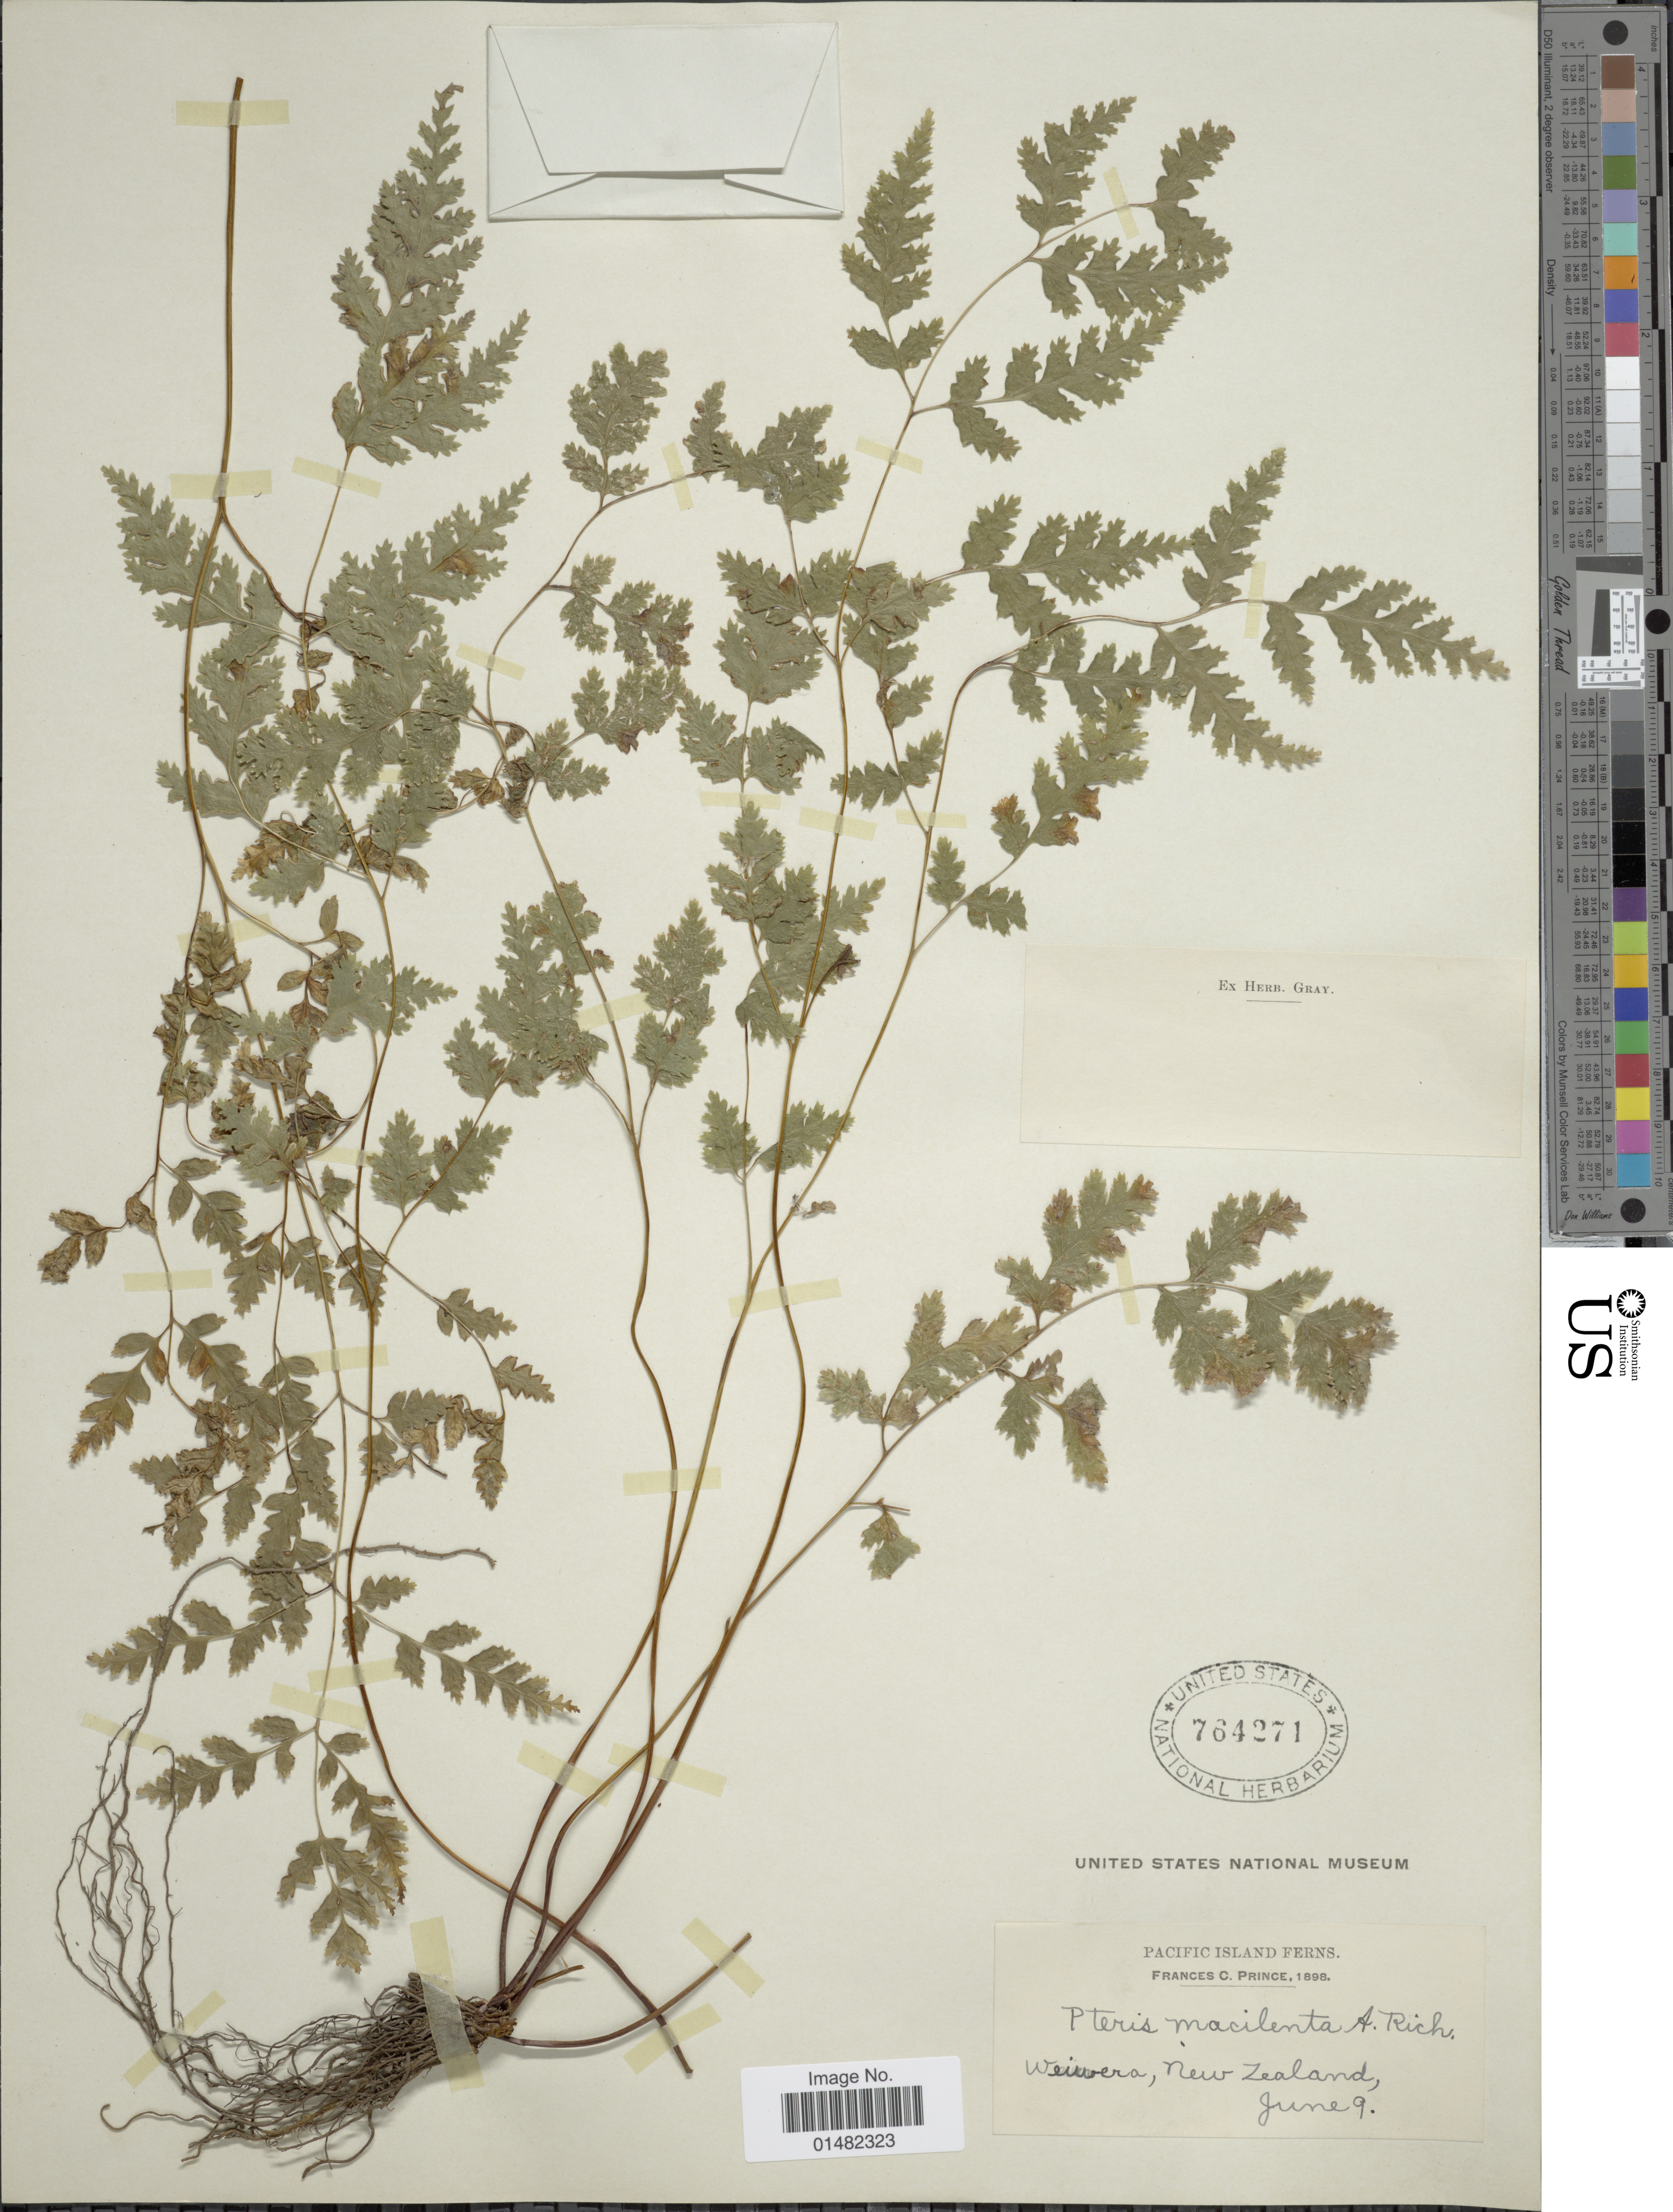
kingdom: Plantae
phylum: Tracheophyta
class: Polypodiopsida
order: Polypodiales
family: Pteridaceae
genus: Pteris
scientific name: Pteris macilenta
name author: A. Rich.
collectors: F. Prince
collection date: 1898-06-09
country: New Zealand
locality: Pacific Island, Weivera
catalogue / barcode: US 764271